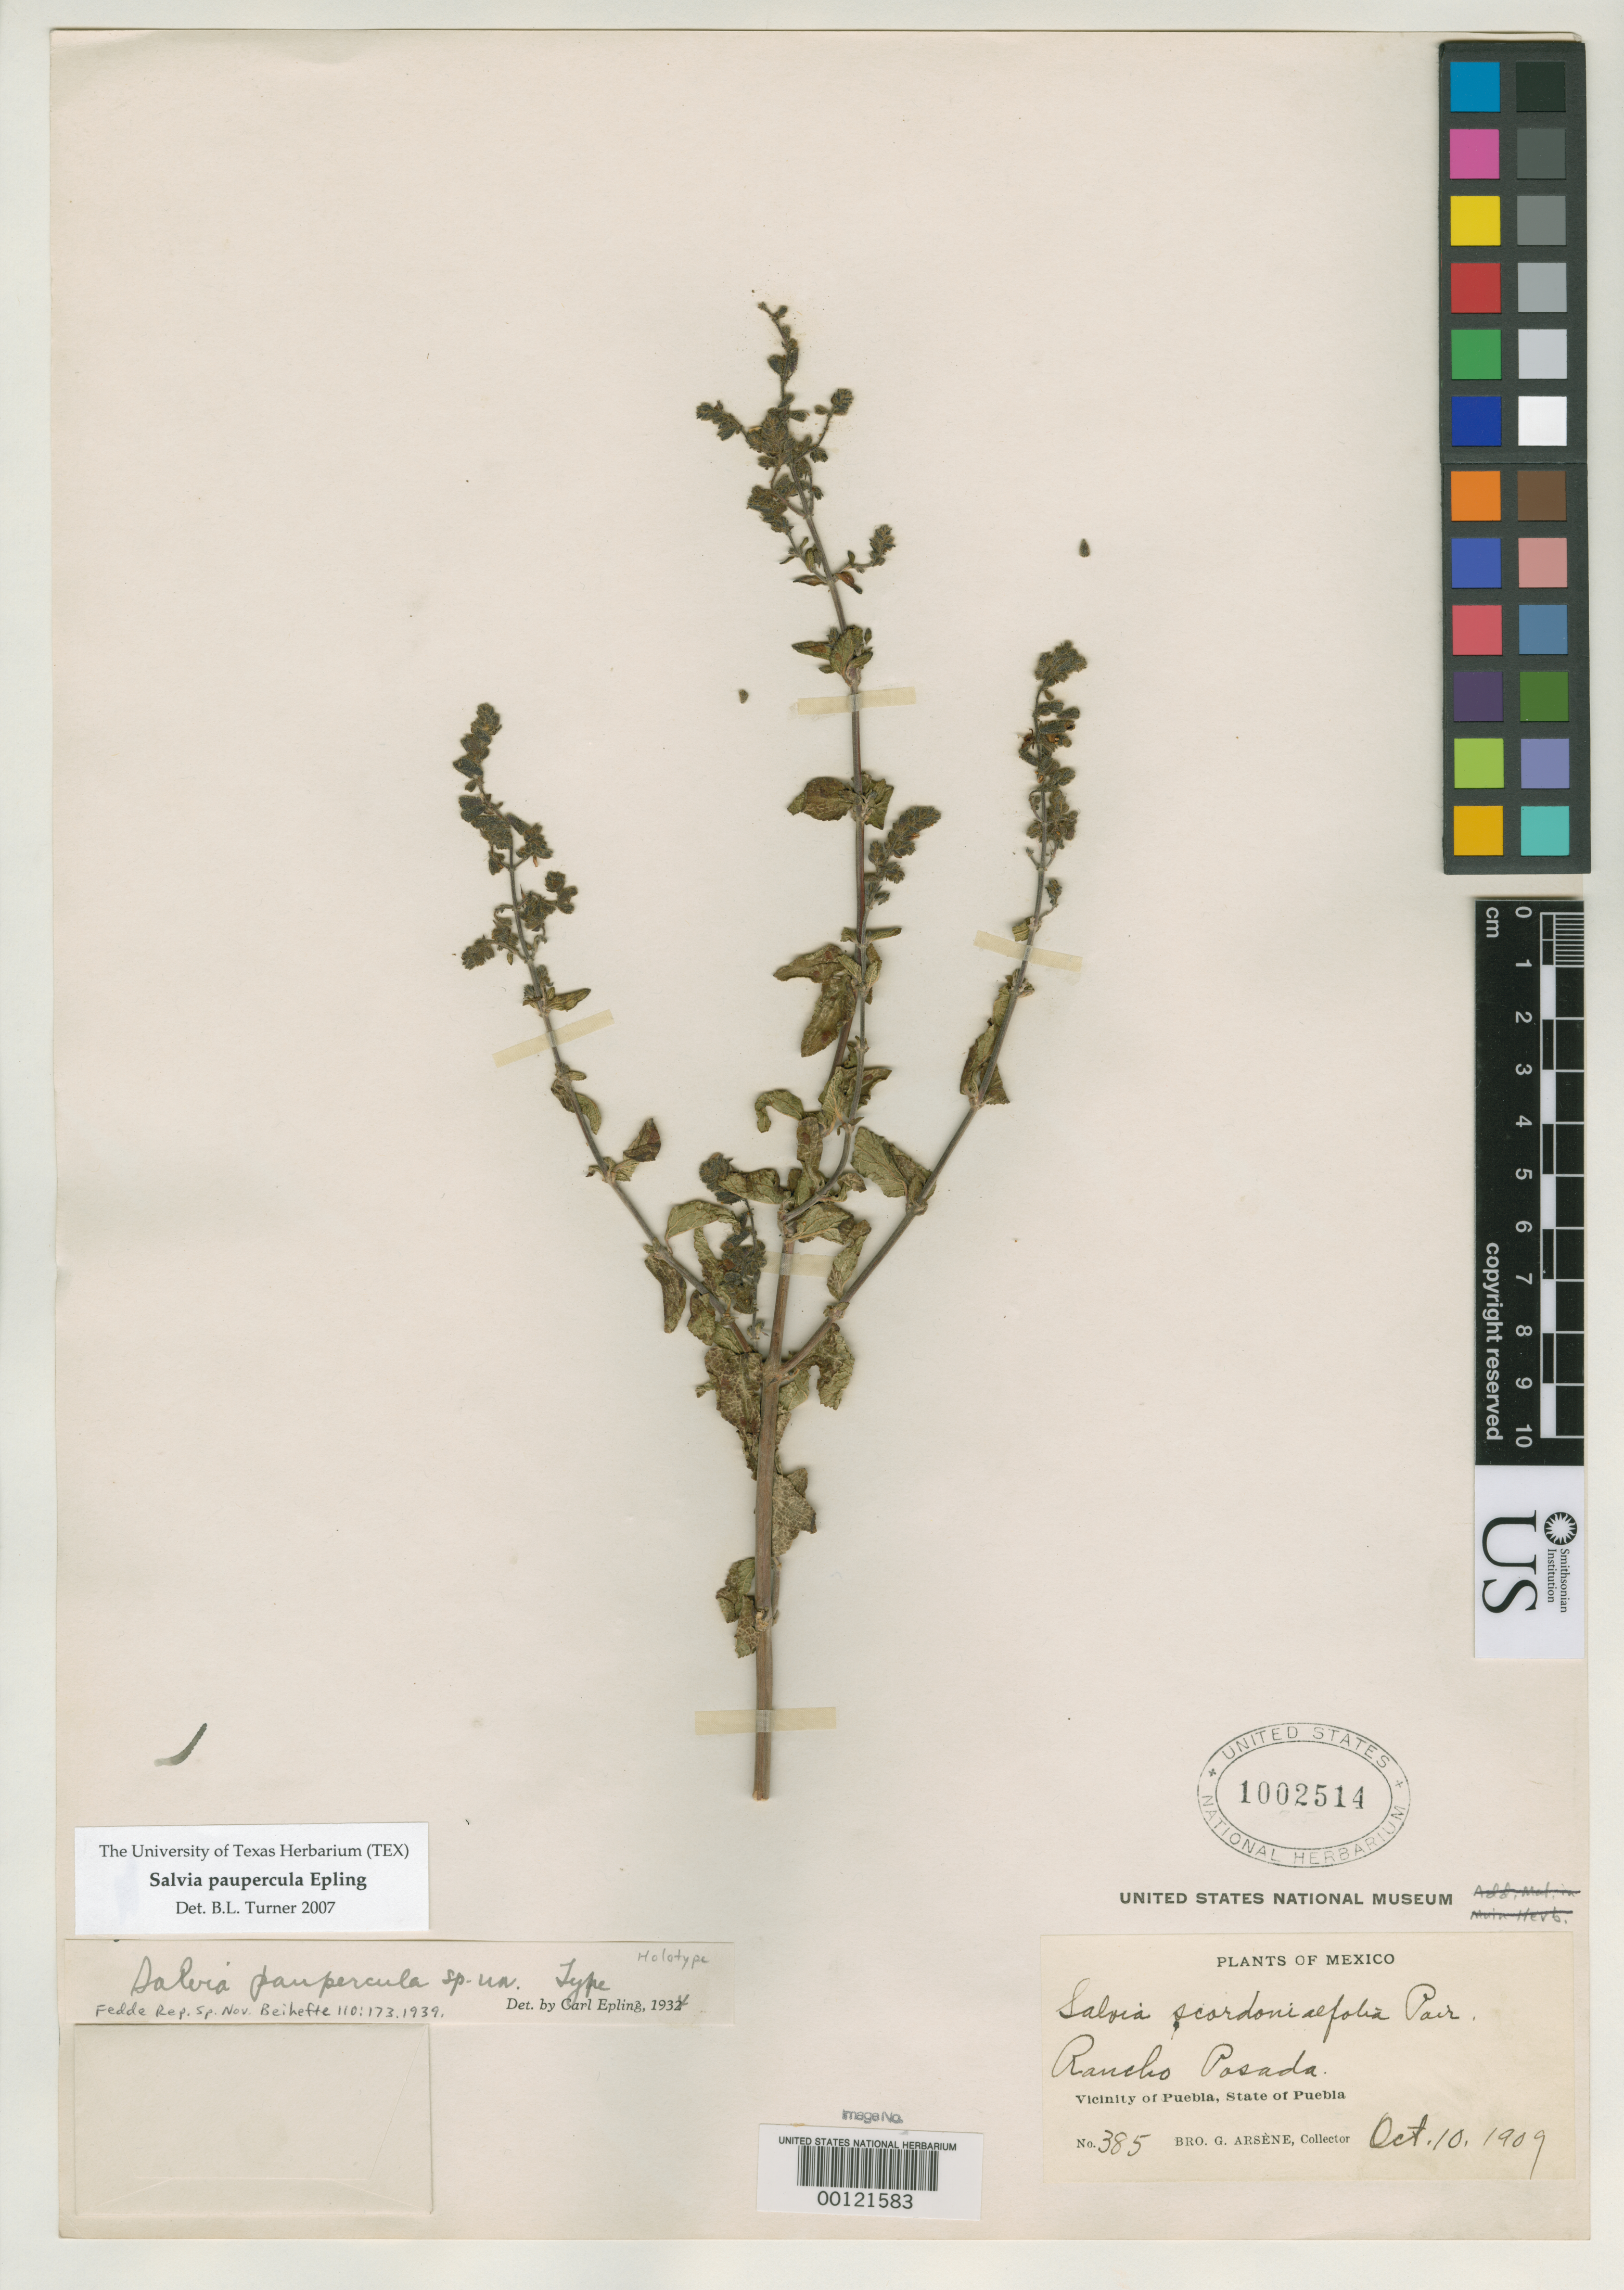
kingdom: Plantae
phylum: Tracheophyta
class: Magnoliopsida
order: Lamiales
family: Lamiaceae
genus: Salvia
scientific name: Salvia paupercula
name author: Epling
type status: Holotype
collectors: Bro. G. Arsène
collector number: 385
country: Mexico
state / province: Puebla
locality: Ranch Posada.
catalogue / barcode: US 1002514